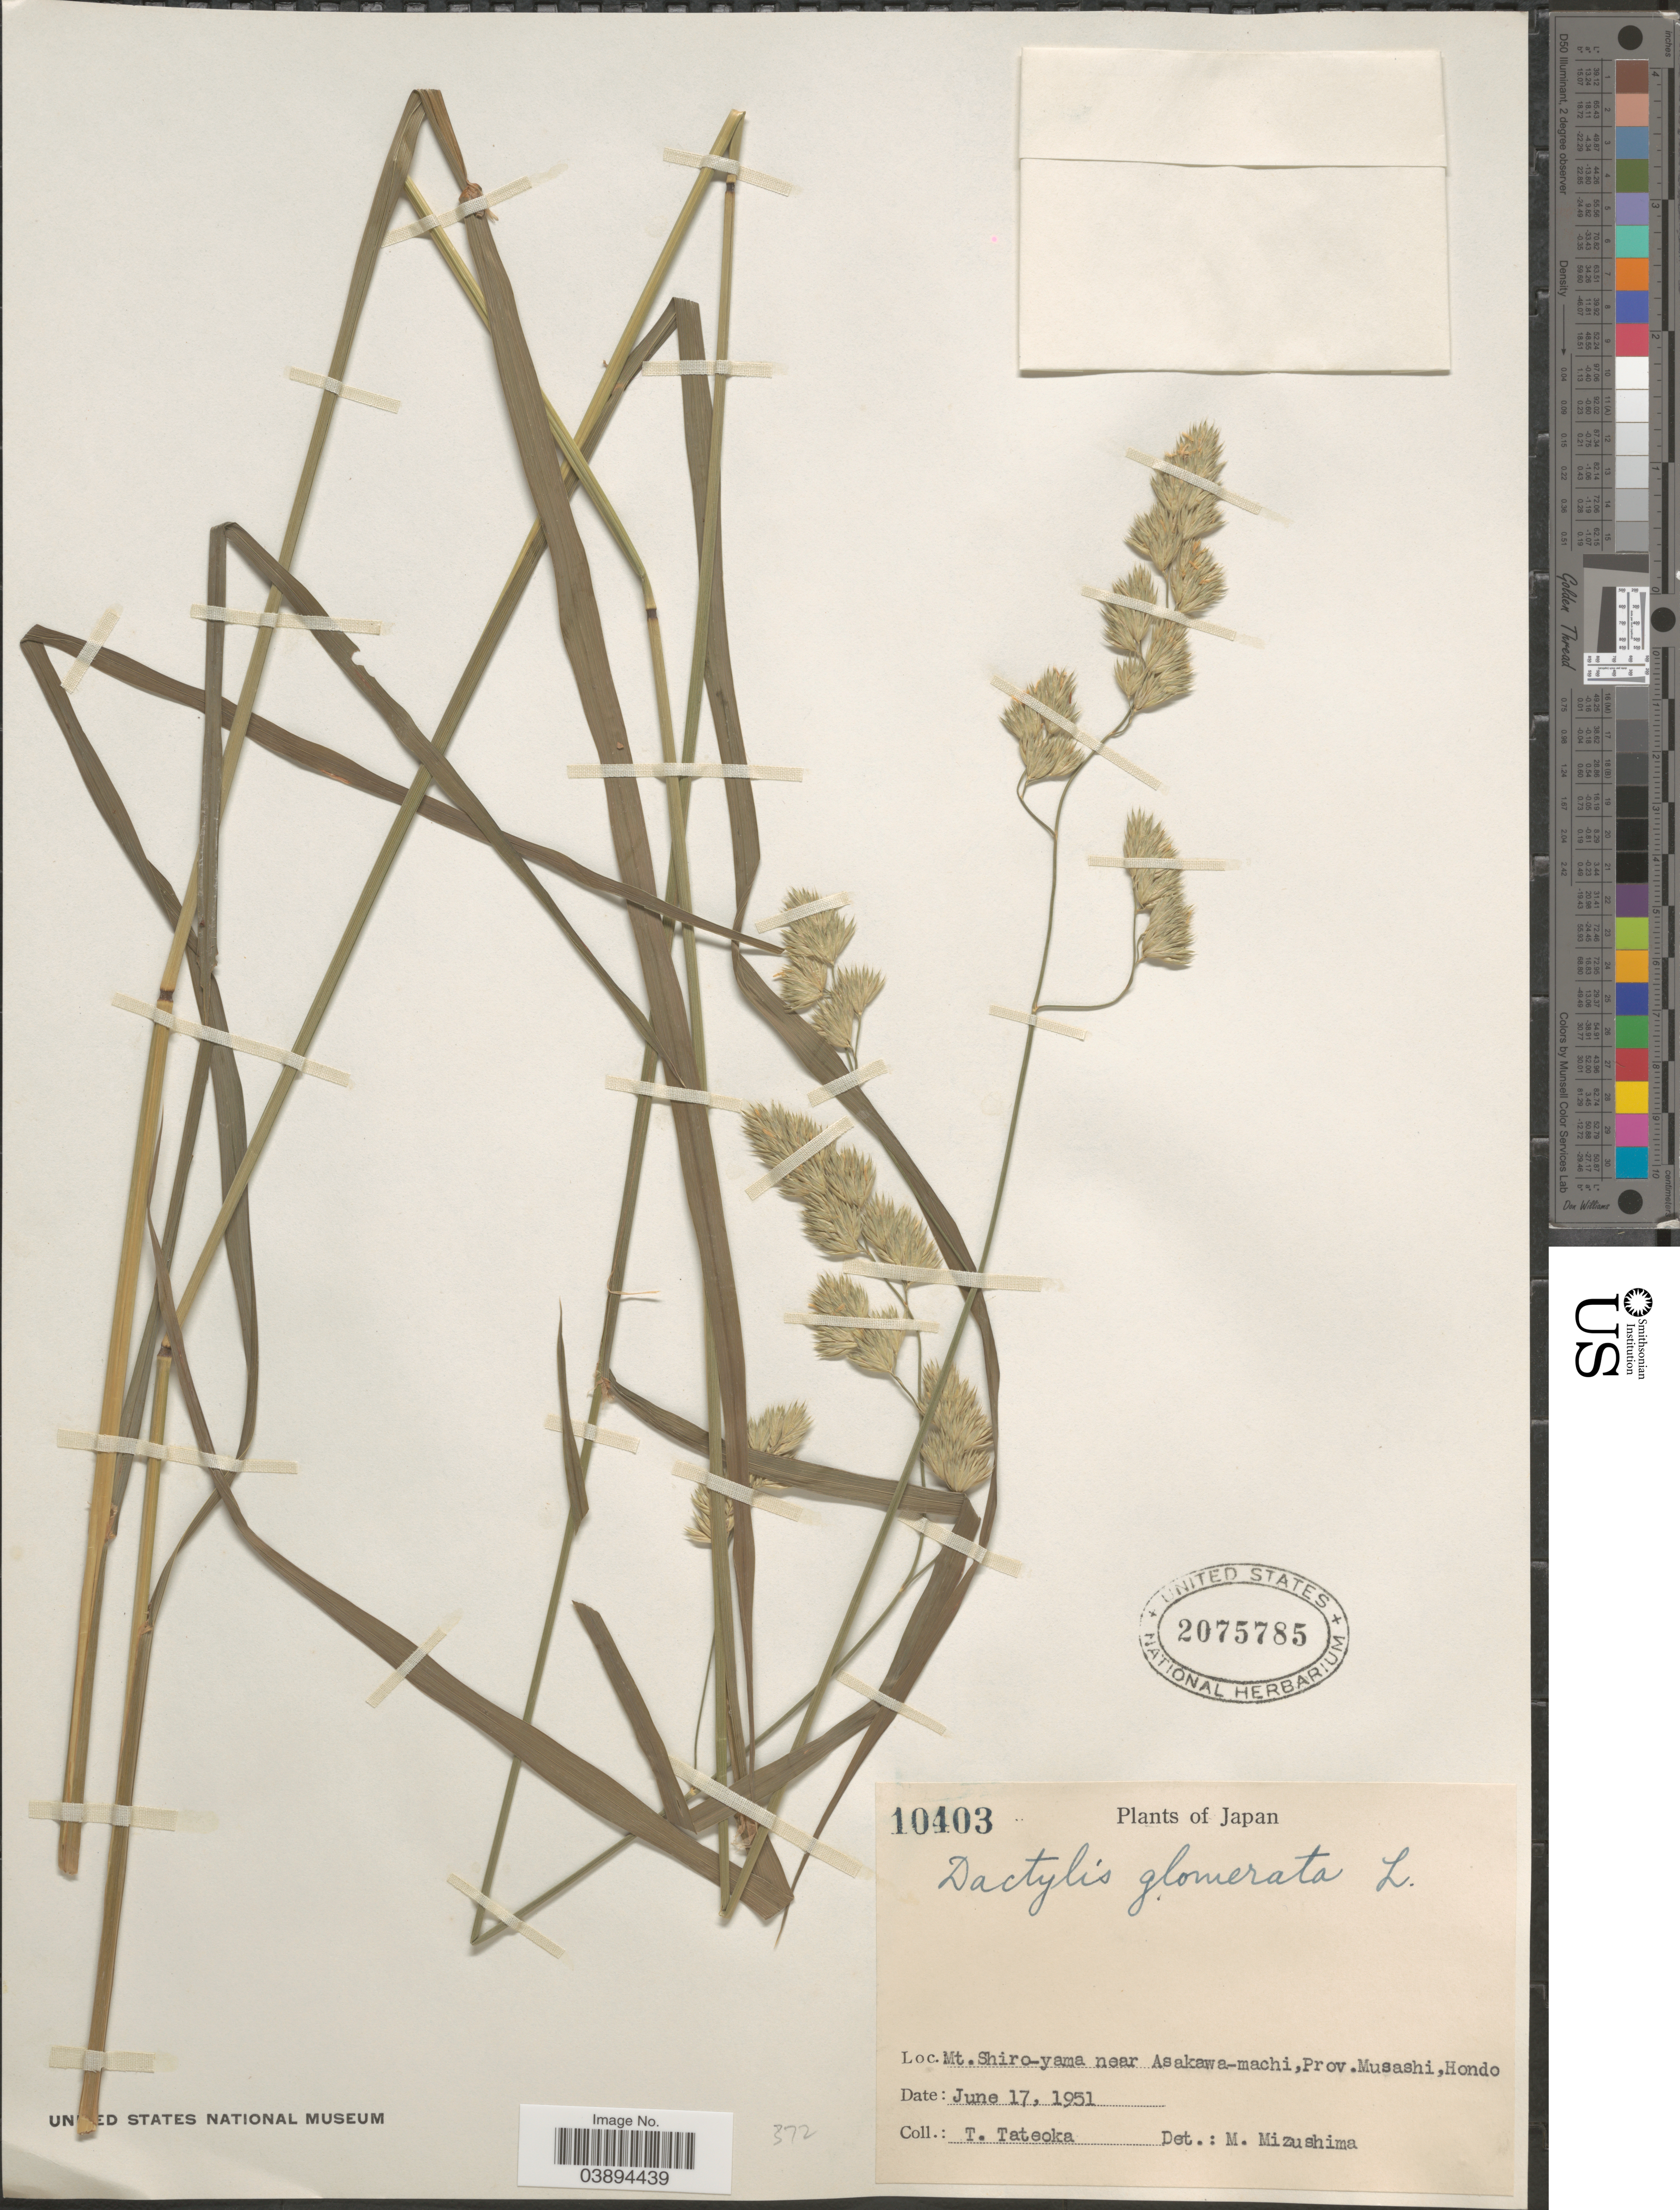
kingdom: Plantae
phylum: Tracheophyta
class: Liliopsida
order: Poales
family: Poaceae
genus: Dactylis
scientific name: Dactylis glomerata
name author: L.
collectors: T. Tateoka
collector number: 10403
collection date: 1951-06-17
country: Japan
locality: Mt. Shiro-yama near Asakawa-machi, Prov. Musashi, Hondo.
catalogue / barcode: US 2075785